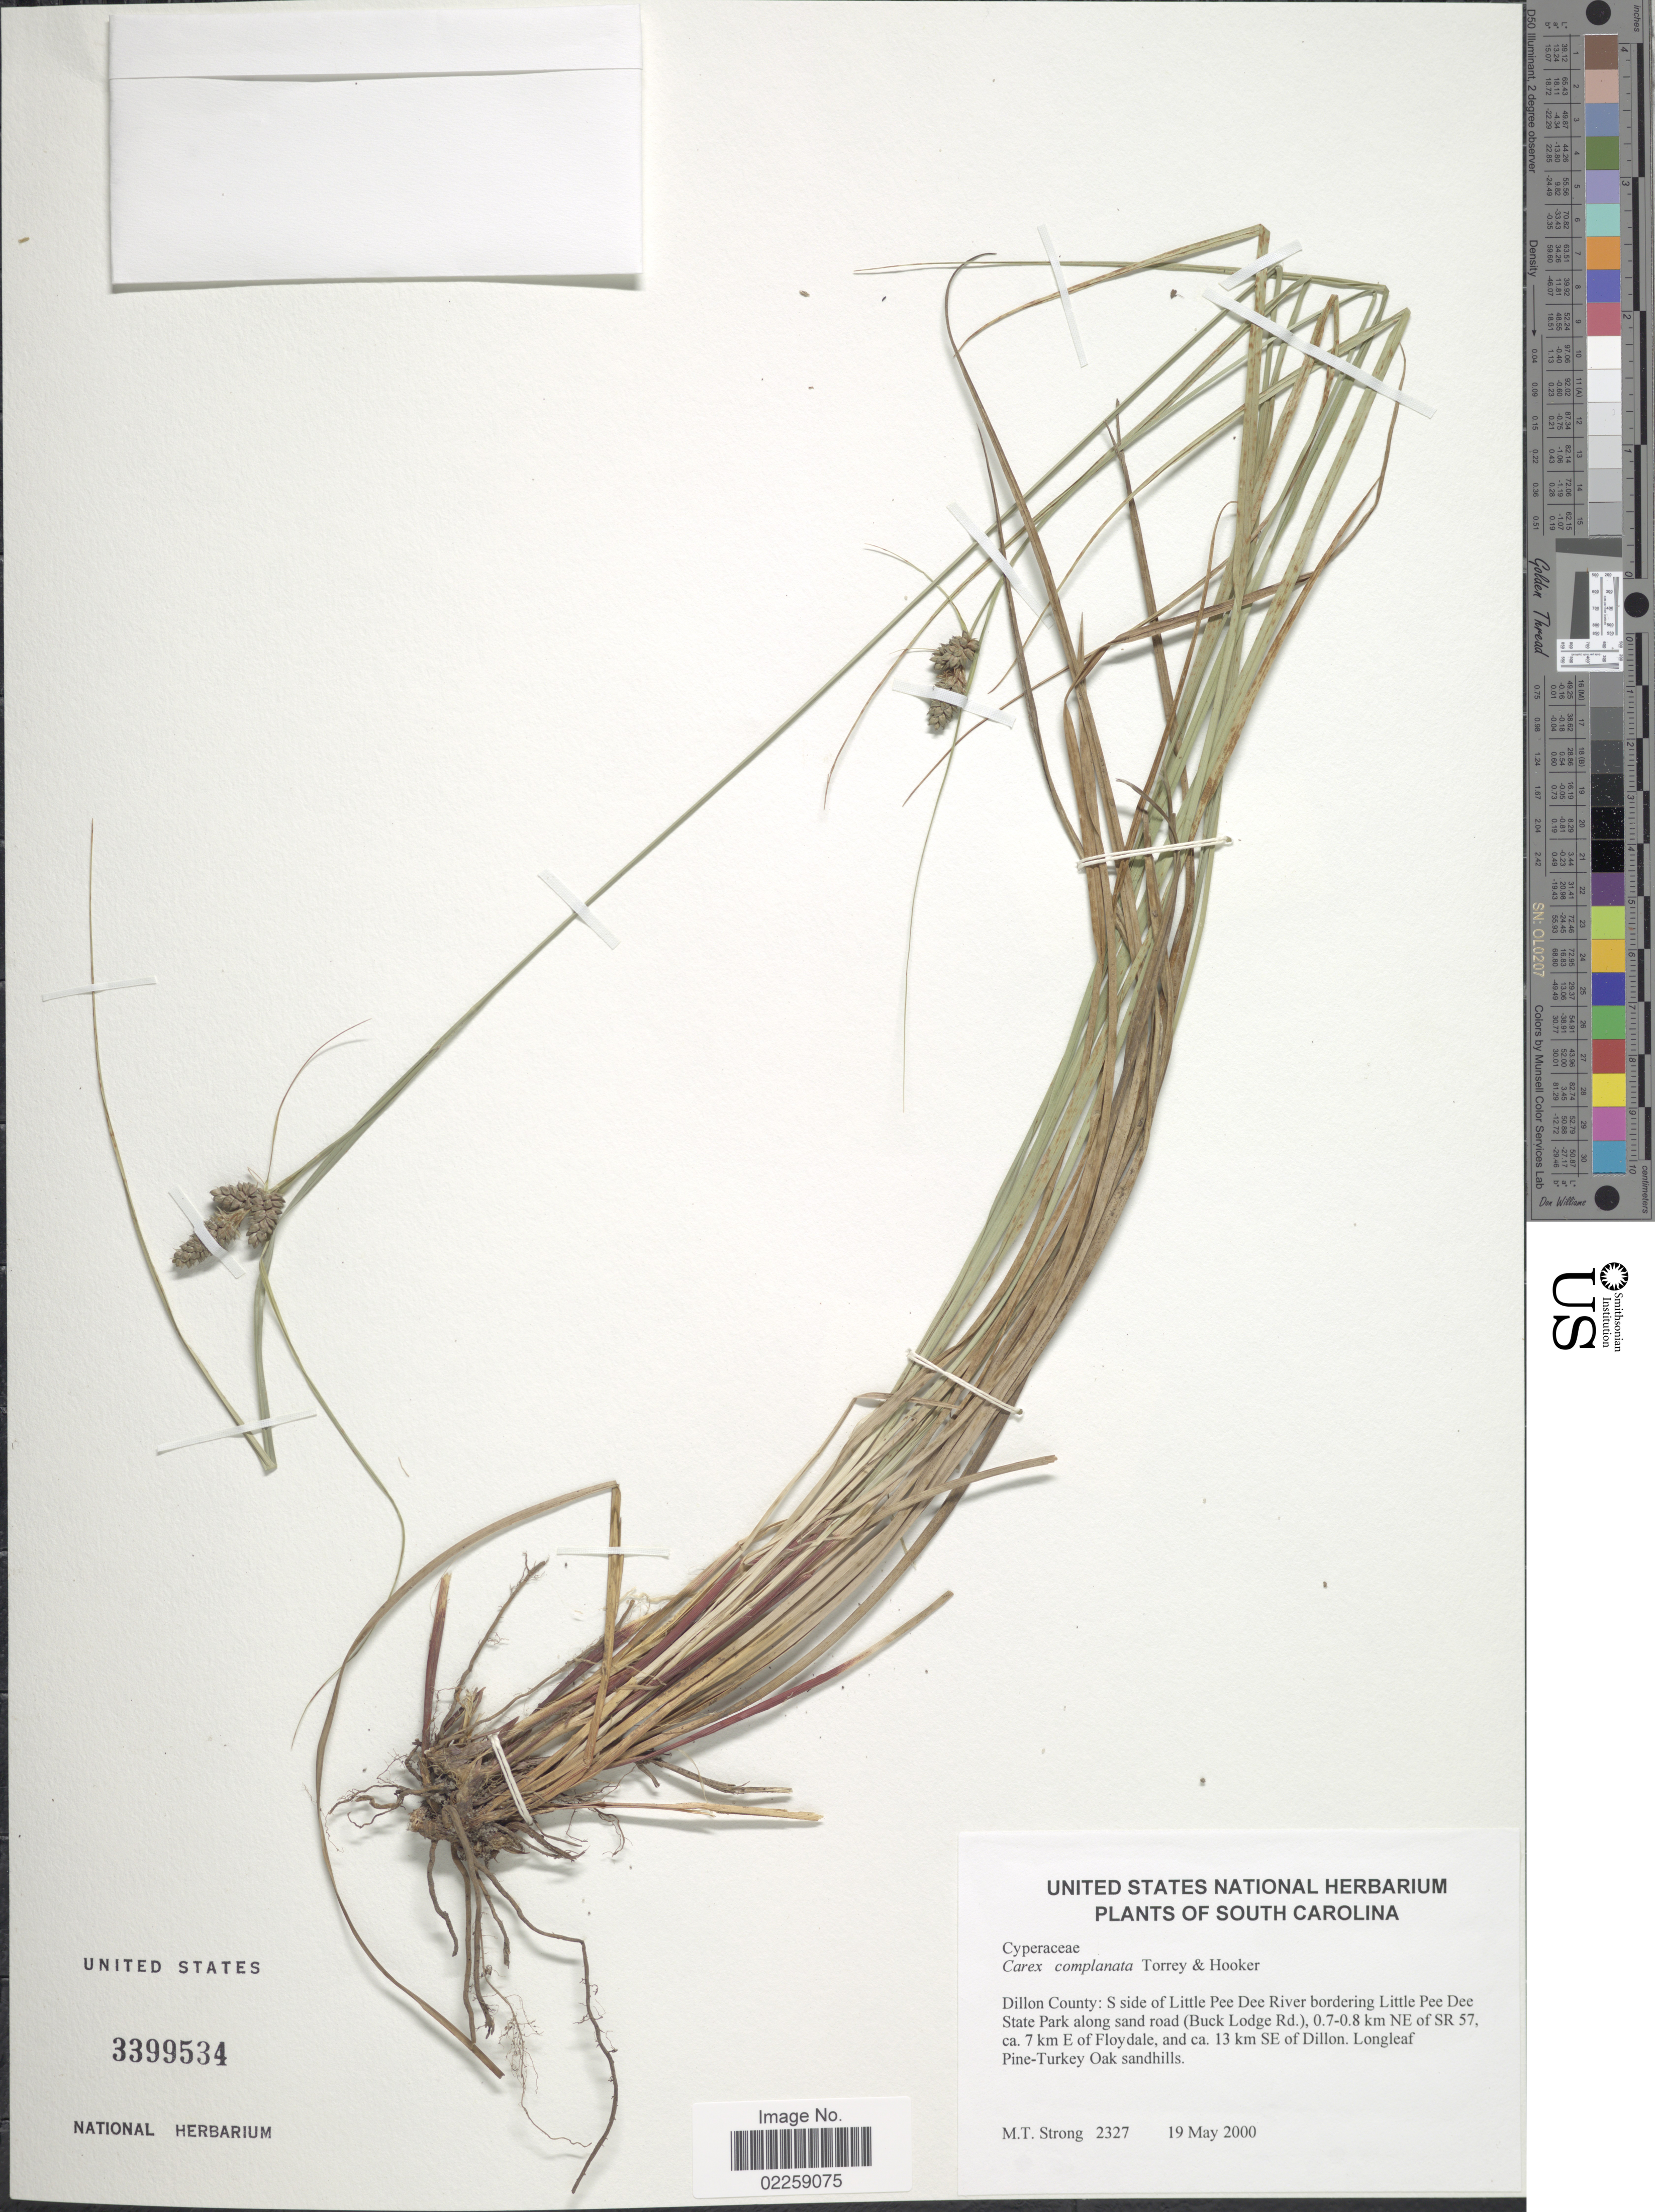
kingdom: Plantae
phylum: Tracheophyta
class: Liliopsida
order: Poales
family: Cyperaceae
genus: Carex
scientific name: Carex complanata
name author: Torr. & Hook.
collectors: M. T. Strong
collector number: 2327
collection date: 2000-05-19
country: United States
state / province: South Carolina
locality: Dillon County: S side of Little Pee Dee River bordering Little Pee Dee State Park along sand road (Buck Lodge Rd.). 0.7-0.8 km NE of SR 57, ca. 7 km of Floydale, and ca. 13 km SE of Dillon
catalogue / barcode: US 3399534